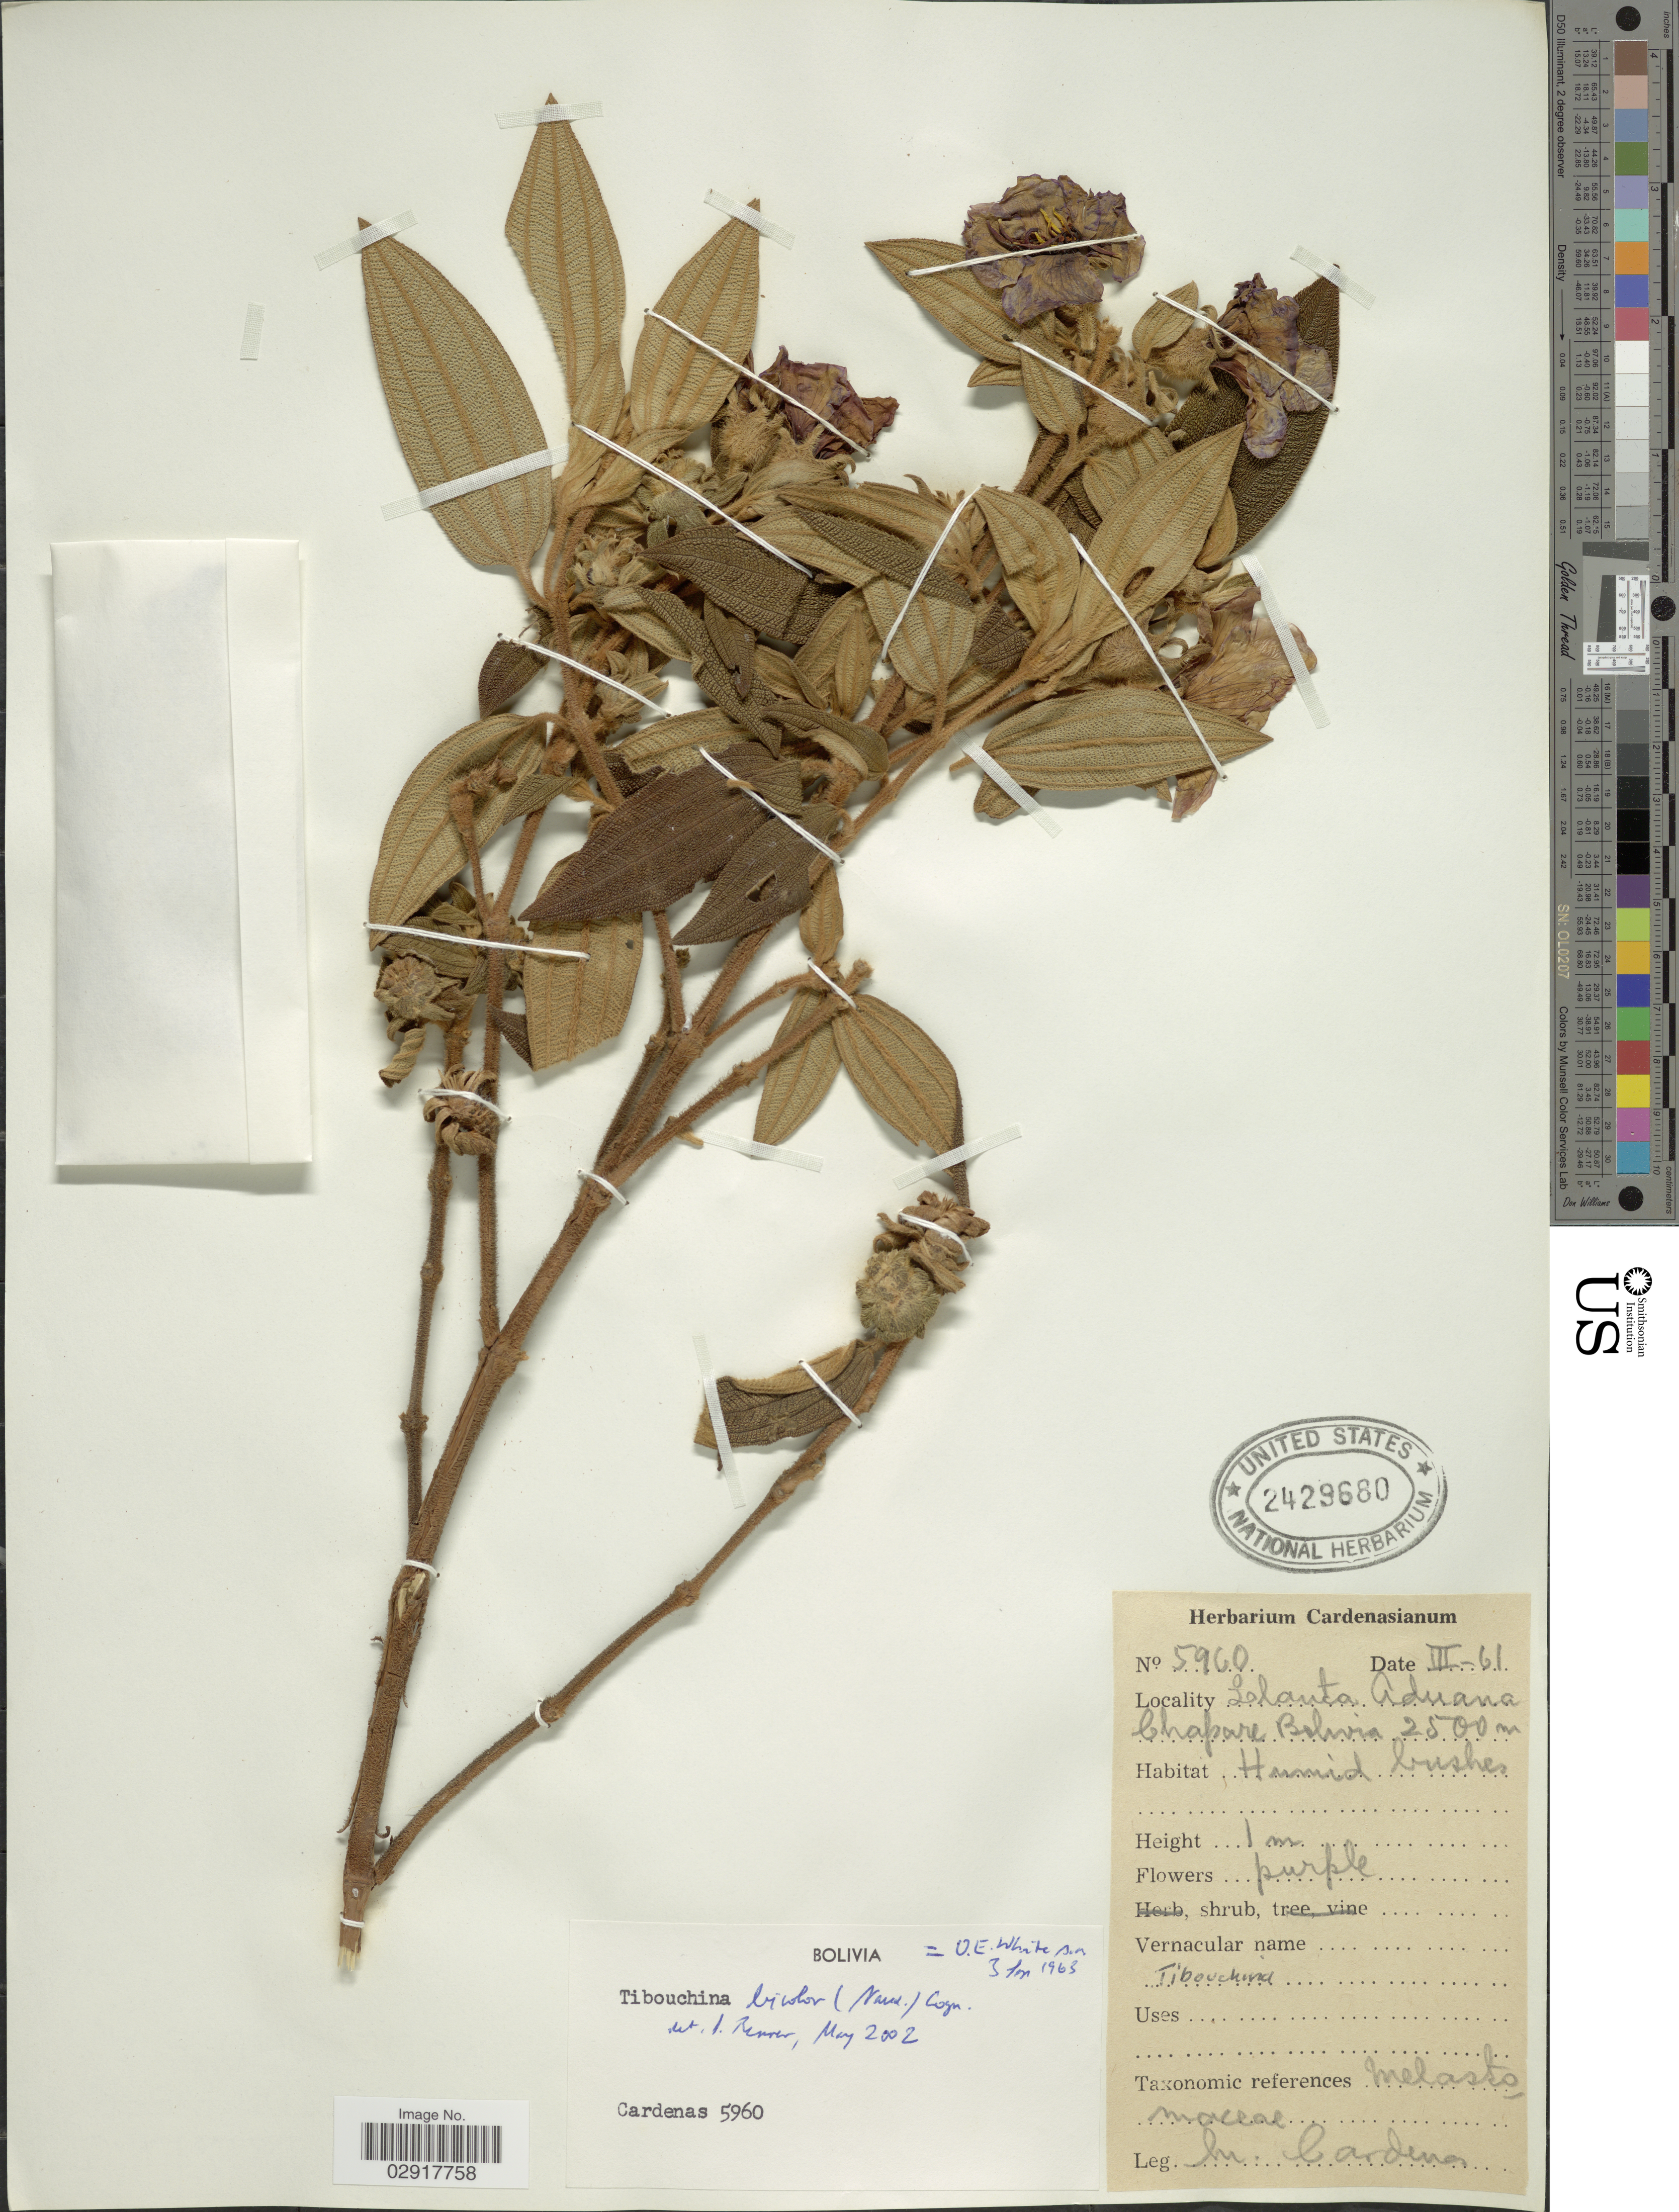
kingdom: Plantae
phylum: Tracheophyta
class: Magnoliopsida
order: Myrtales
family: Melastomataceae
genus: Tibouchina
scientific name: Tibouchina bicolor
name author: (Naudin) Cogn.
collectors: M. Cárdenas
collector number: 5960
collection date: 1961-03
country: Bolivia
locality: Llanta Aduana Chapare.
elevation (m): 2500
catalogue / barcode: US 2429680